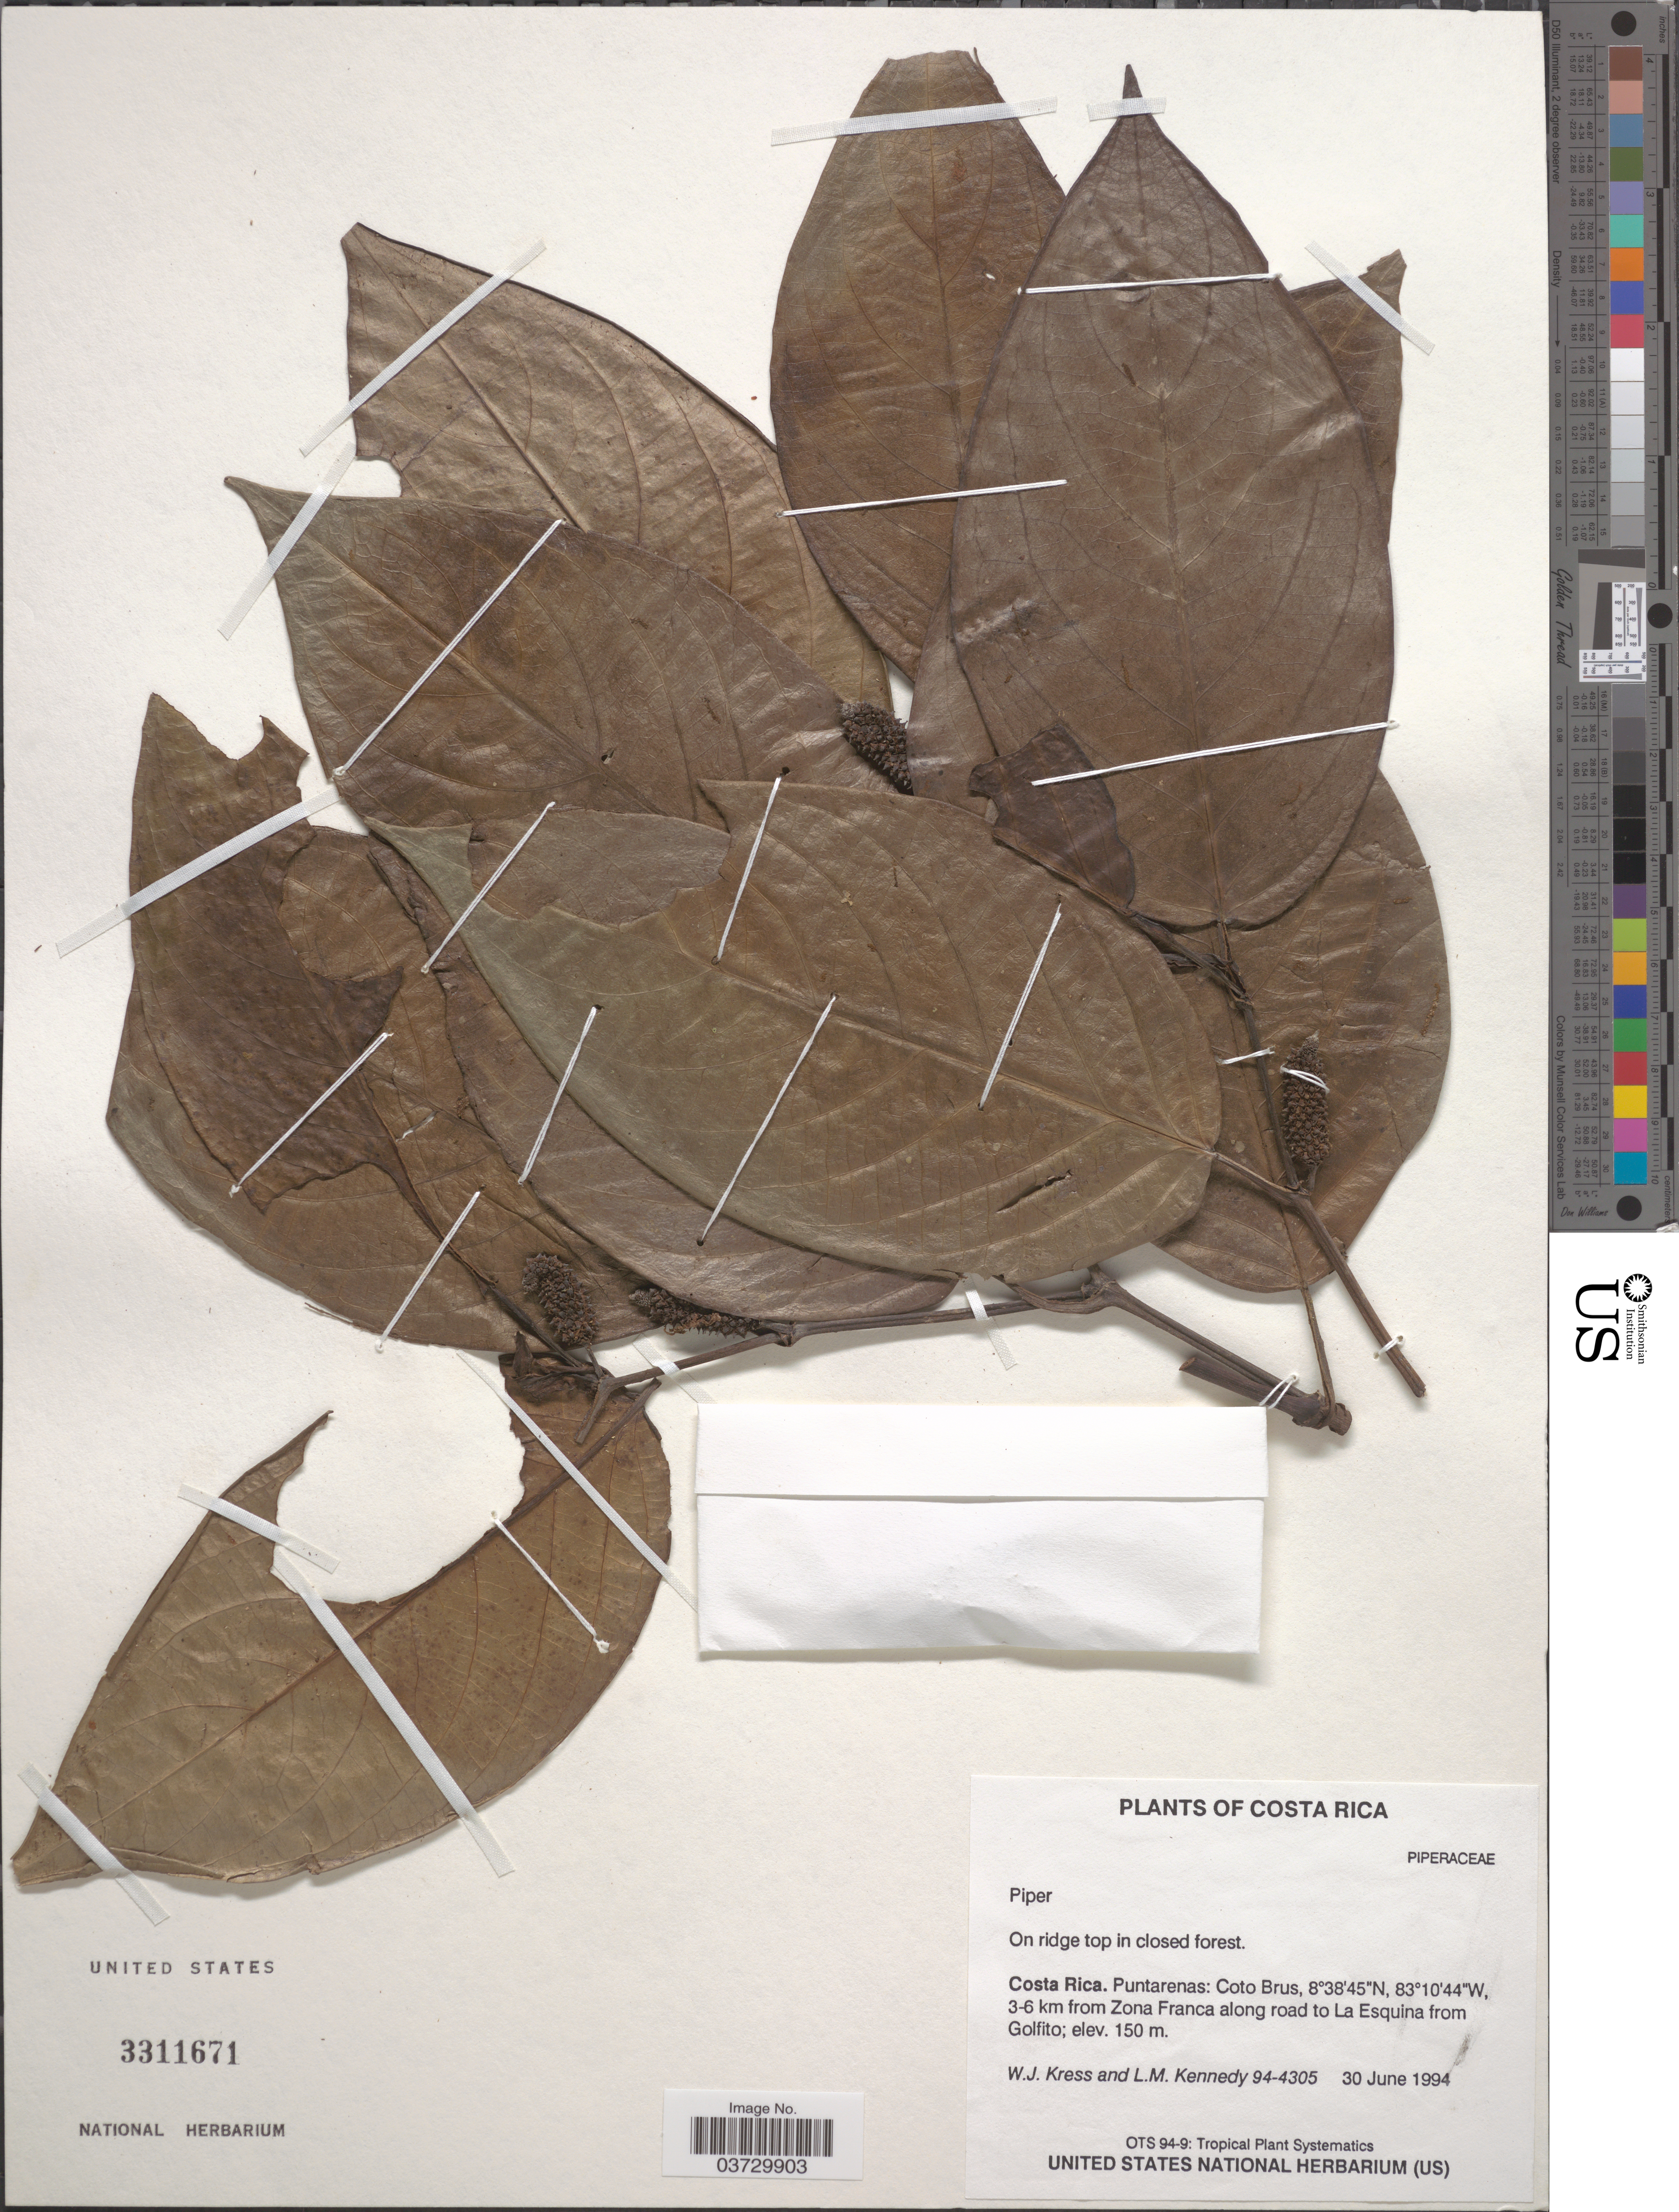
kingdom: Plantae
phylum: Tracheophyta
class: Magnoliopsida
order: Piperales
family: Piperaceae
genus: Piper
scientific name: Piper sp.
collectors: W. J. Kress & L. M. Kennedy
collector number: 94-4305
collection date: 1994-06-30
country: Costa Rica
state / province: Puntarenas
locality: Coto Brus, 3-6 km from Zona Franca along road to La Esquina from Golfito.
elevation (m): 150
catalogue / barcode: US 3311671